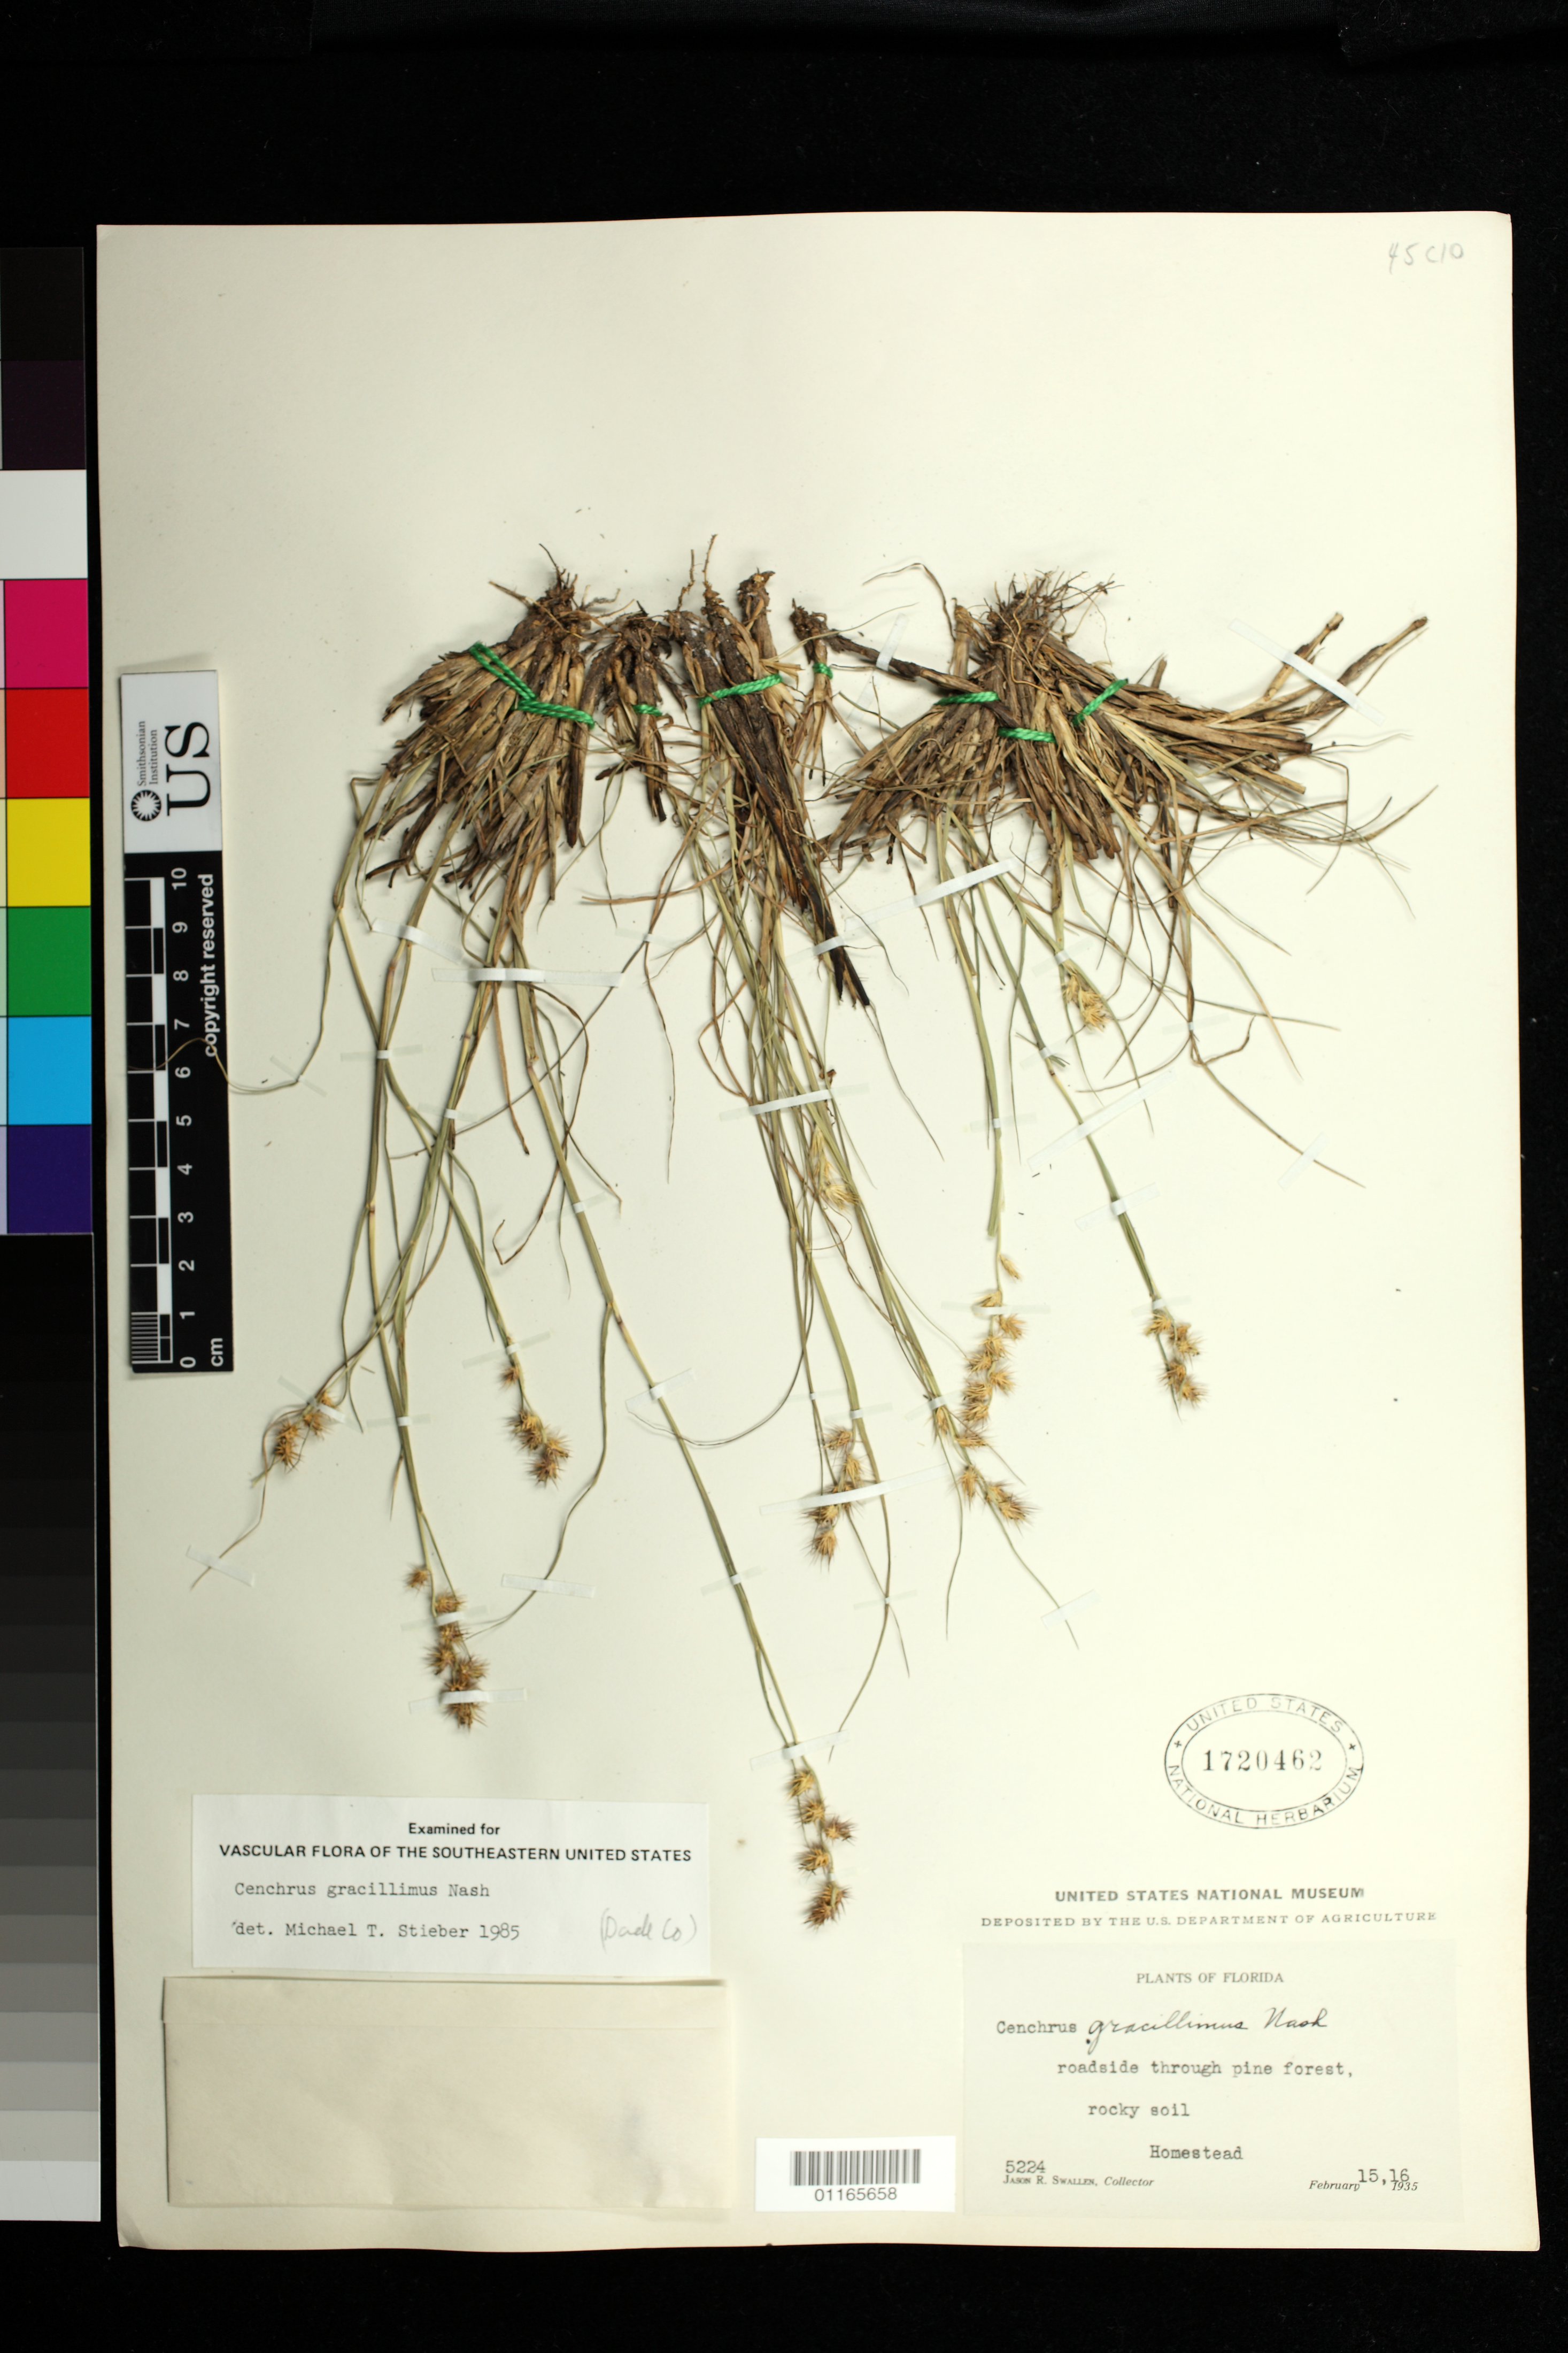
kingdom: Plantae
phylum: Tracheophyta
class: Liliopsida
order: Poales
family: Poaceae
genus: Cenchrus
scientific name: Cenchrus gracillimus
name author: Nash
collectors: J. R. Swallen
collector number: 5224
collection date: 1935-02-15/1935-02-16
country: United States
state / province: Florida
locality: Roadside through pine forest.Homestead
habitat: Rocky soil, Pine forest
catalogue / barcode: US 1720462